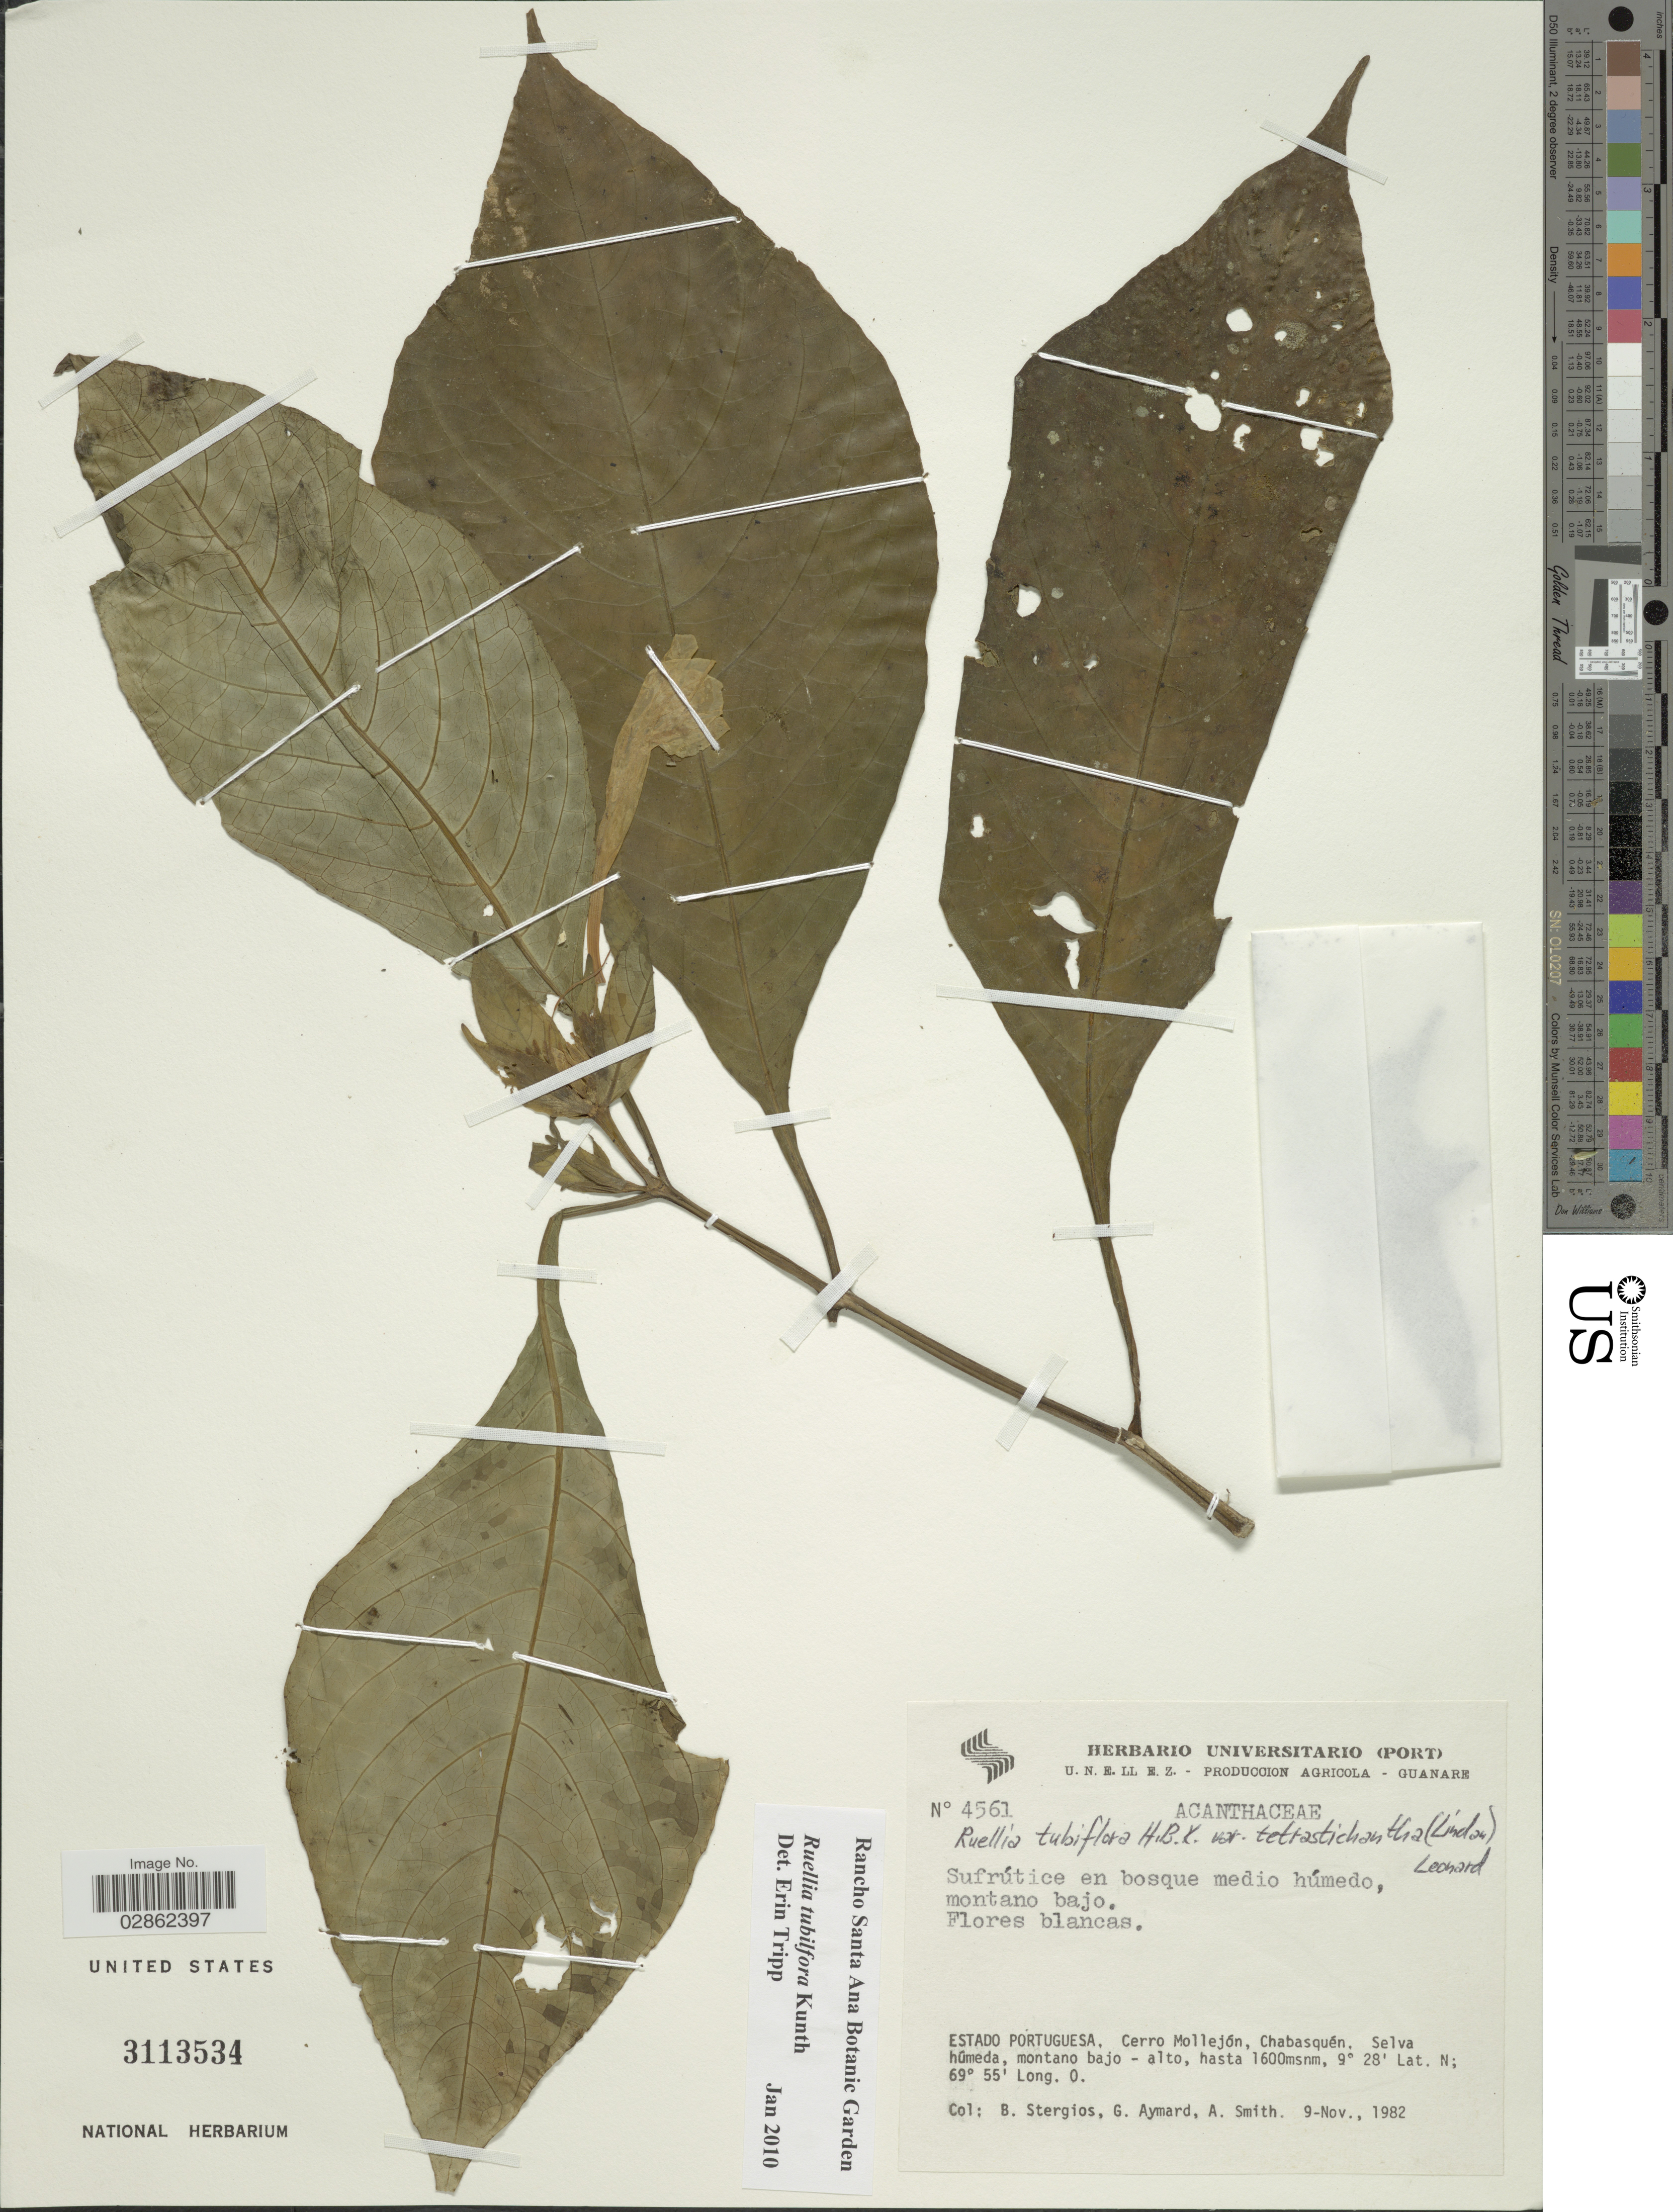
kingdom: Plantae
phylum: Tracheophyta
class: Magnoliopsida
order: Lamiales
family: Acanthaceae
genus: Ruellia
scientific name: Ruellia tubiflora var. tetrastichantha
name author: Kunth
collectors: B. G. Stergios, G. A. Aymard & A. Smith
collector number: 4561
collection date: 1982-11-09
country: Venezuela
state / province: Portuguesa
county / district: Guanare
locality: Cerro Mollejón, Chabasquén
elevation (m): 1600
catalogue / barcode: US 3113534